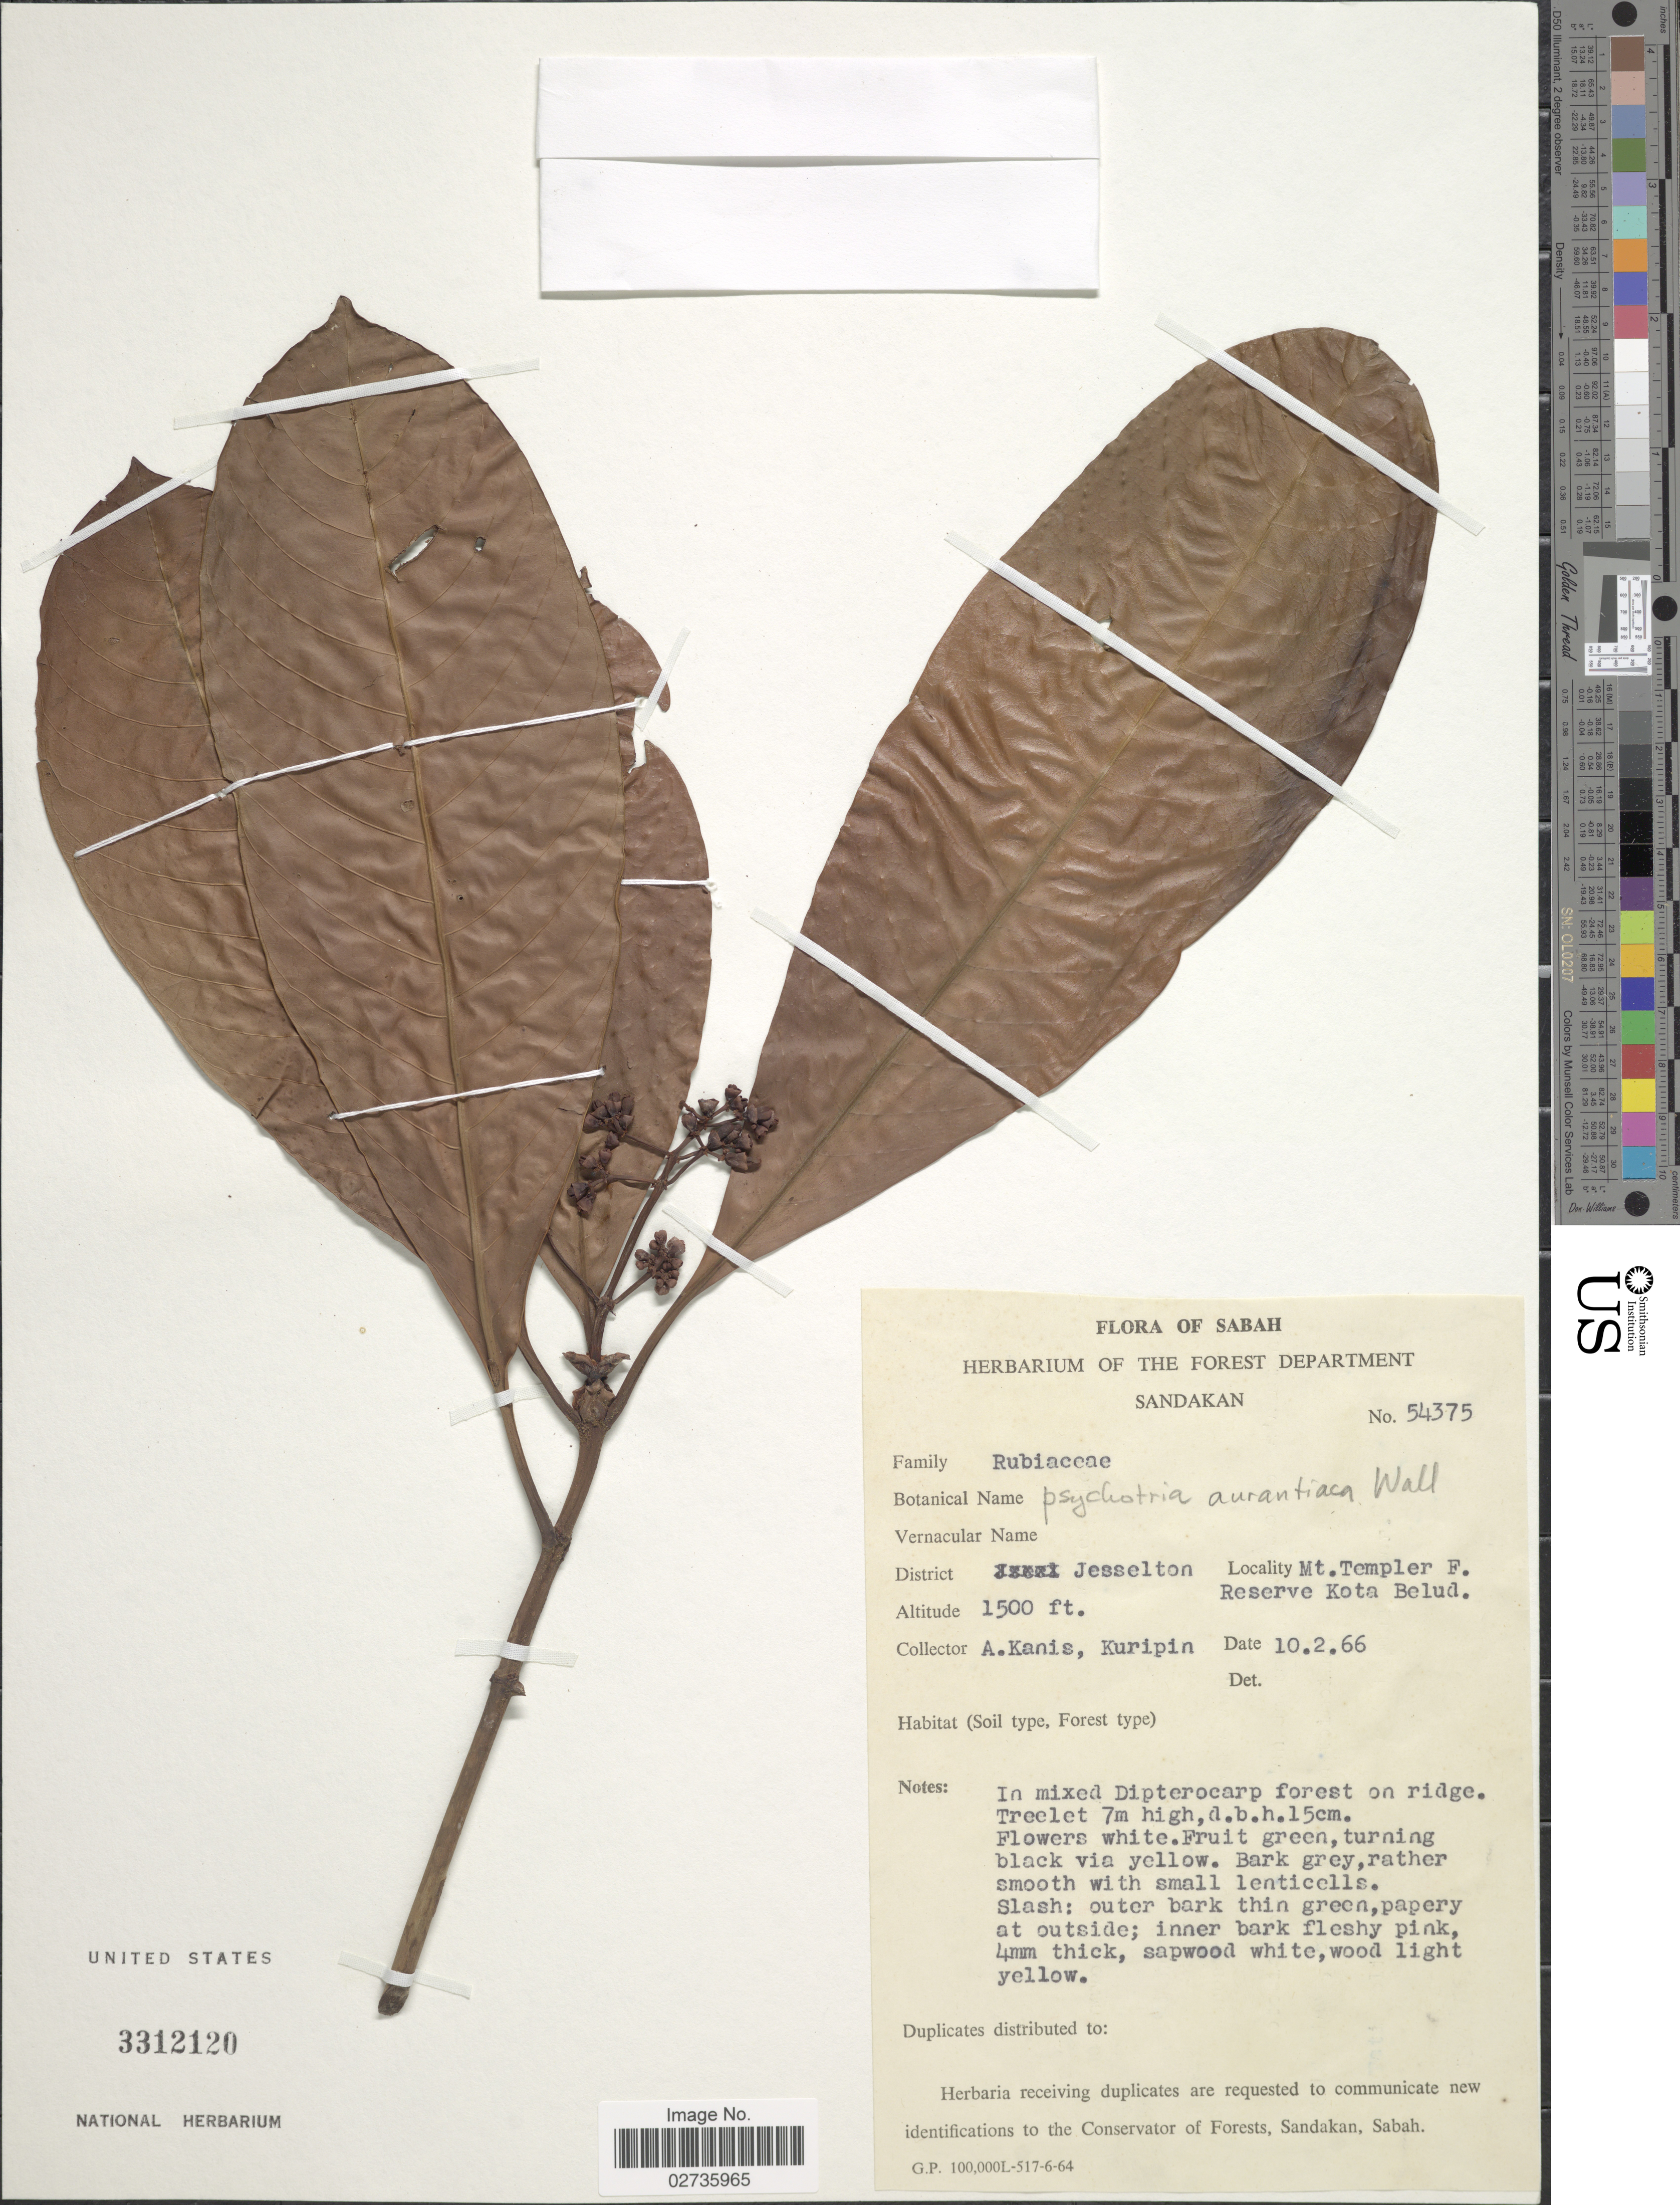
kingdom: Plantae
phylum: Tracheophyta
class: Magnoliopsida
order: Gentianales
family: Rubiaceae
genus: Psychotria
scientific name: Psychotria aurantiaca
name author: Wall.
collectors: A. Kanis & Kuripin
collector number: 54375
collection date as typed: Transcribed d/m/y: 10/2/66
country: Malaysia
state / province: Sabah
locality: District Kesselton, Mt Templer F. Reserve Kota Belud, In mixed Dipterocarp forest on ridge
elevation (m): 457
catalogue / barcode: US 3312120